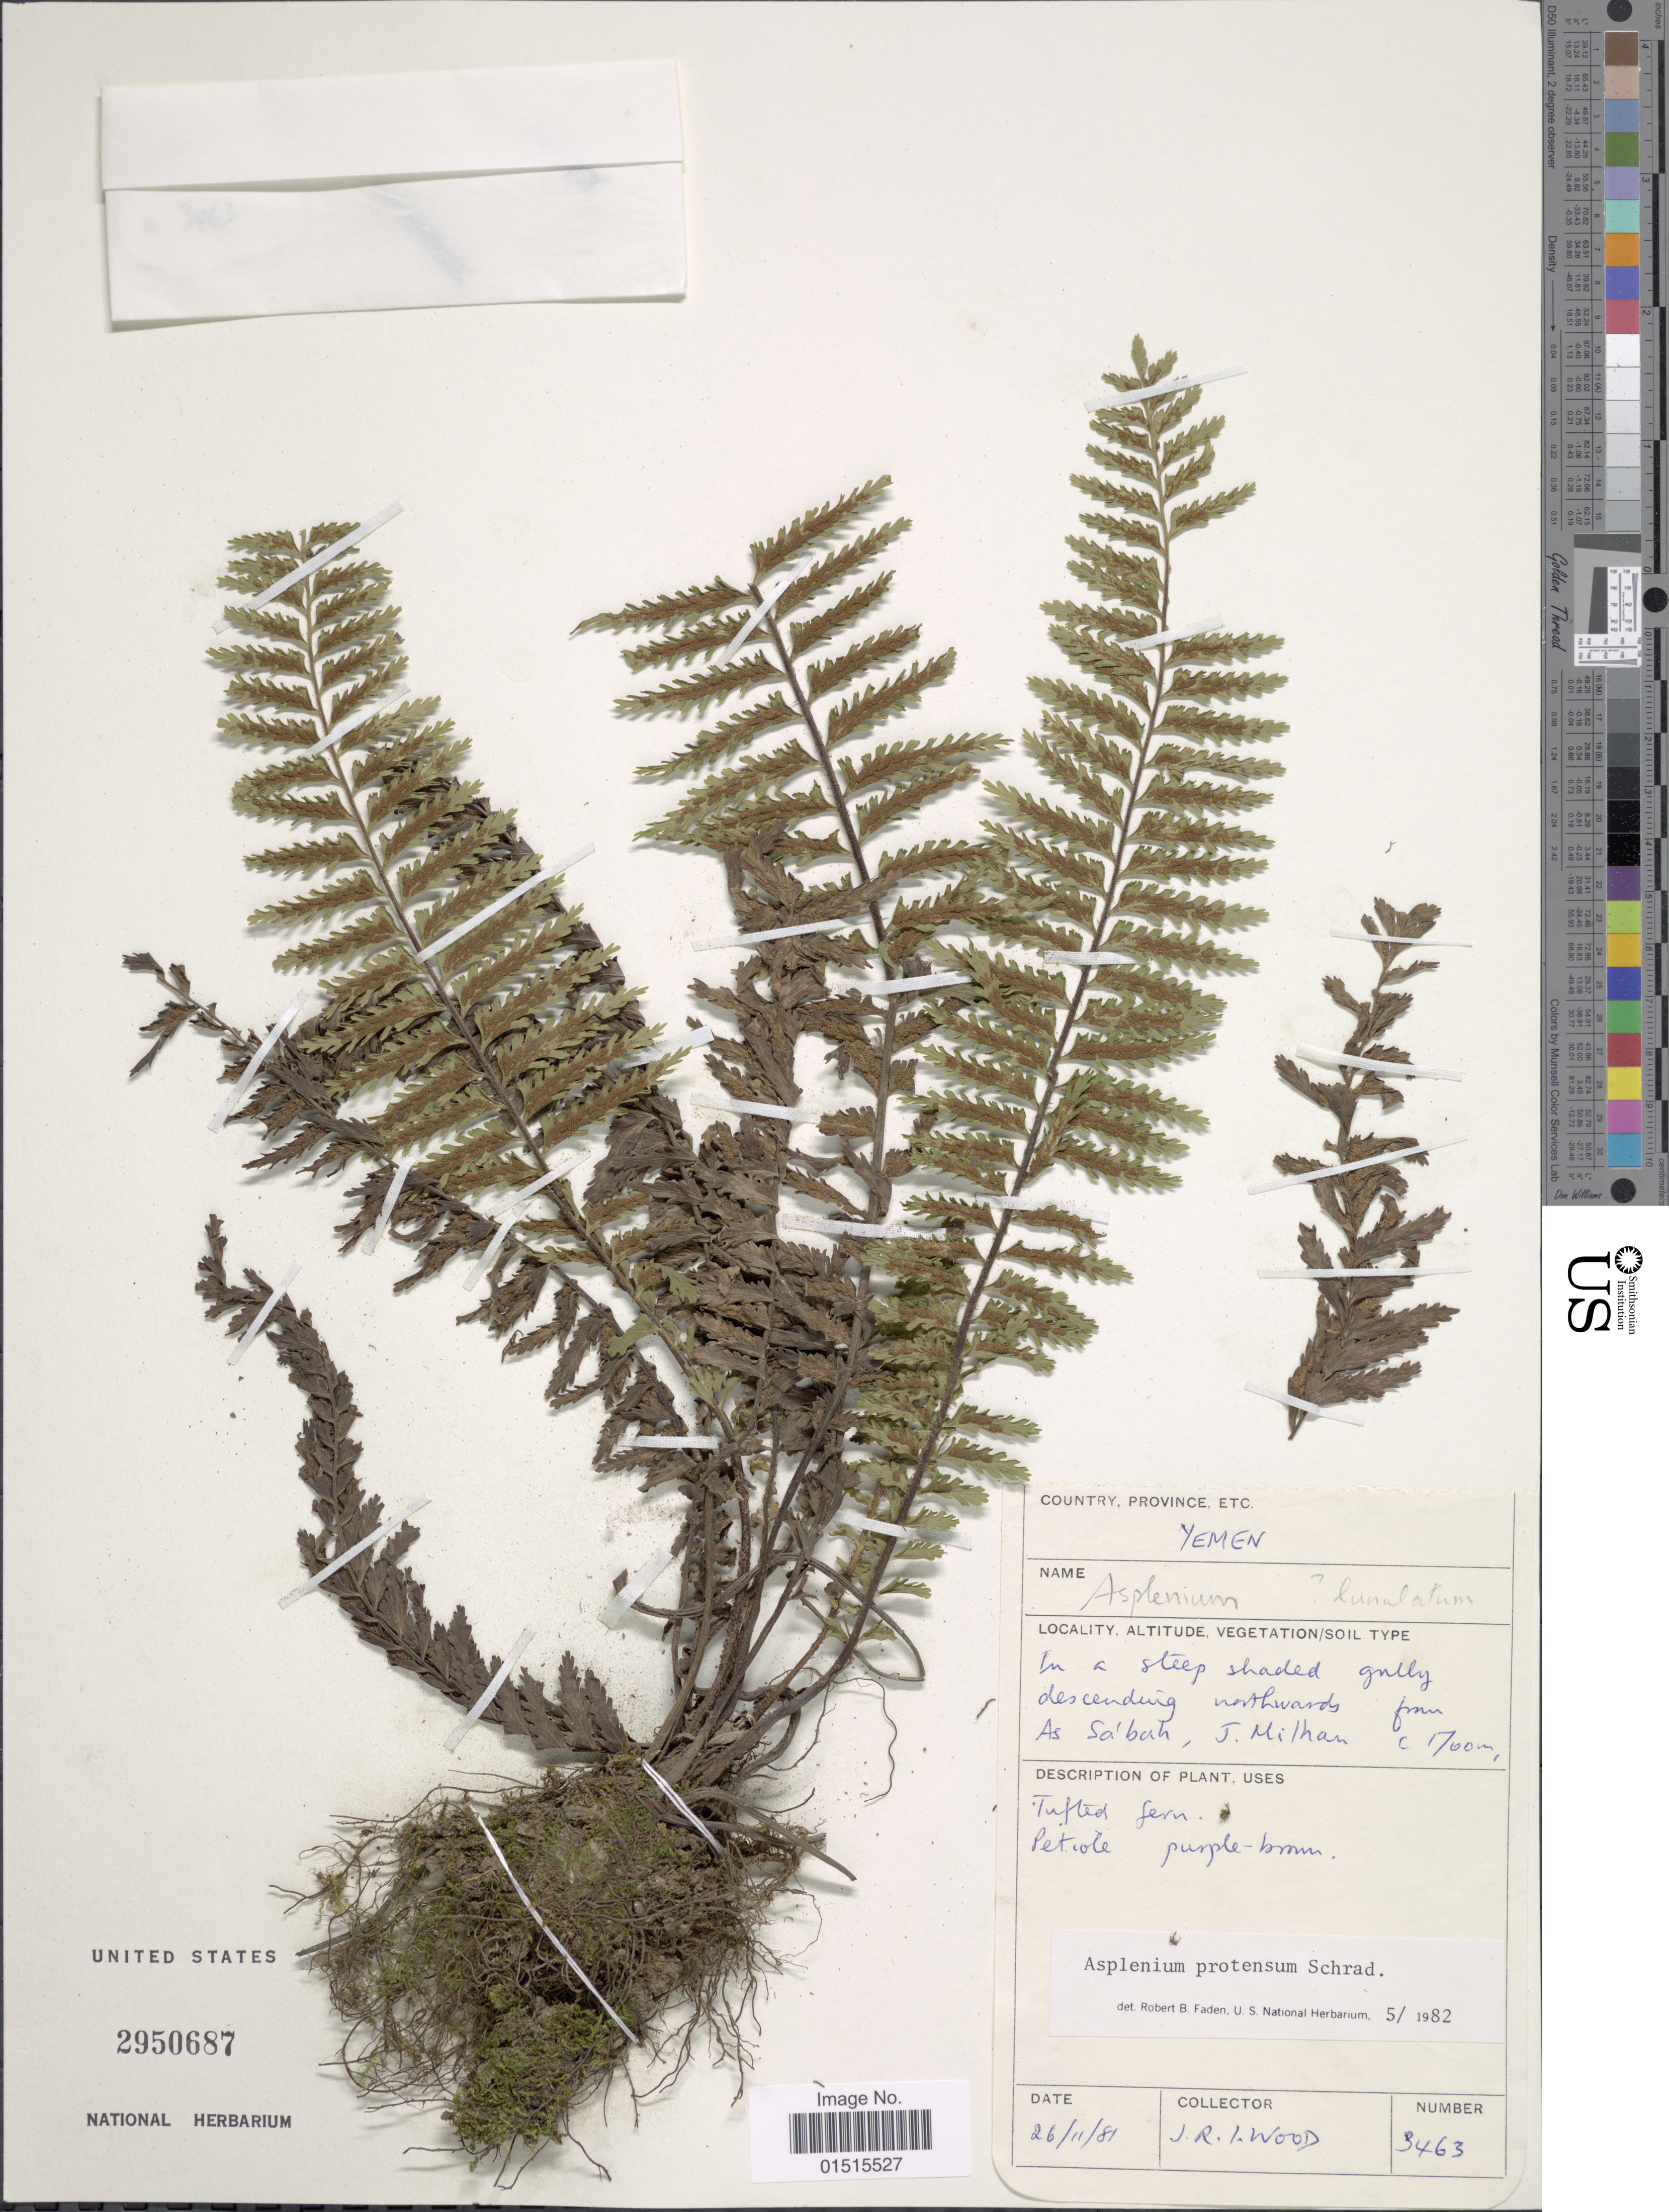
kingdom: Plantae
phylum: Tracheophyta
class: Polypodiopsida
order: Polypodiales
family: Aspleniaceae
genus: Asplenium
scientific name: Asplenium protensum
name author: Schrad.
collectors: J. R. I. Wood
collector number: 3463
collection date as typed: Transcribed d/m/y: 26/11/81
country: Yemen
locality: In a steep shaded gully descending northwards from As Sa'bah, J. Milhan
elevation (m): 1700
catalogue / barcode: US 2950687